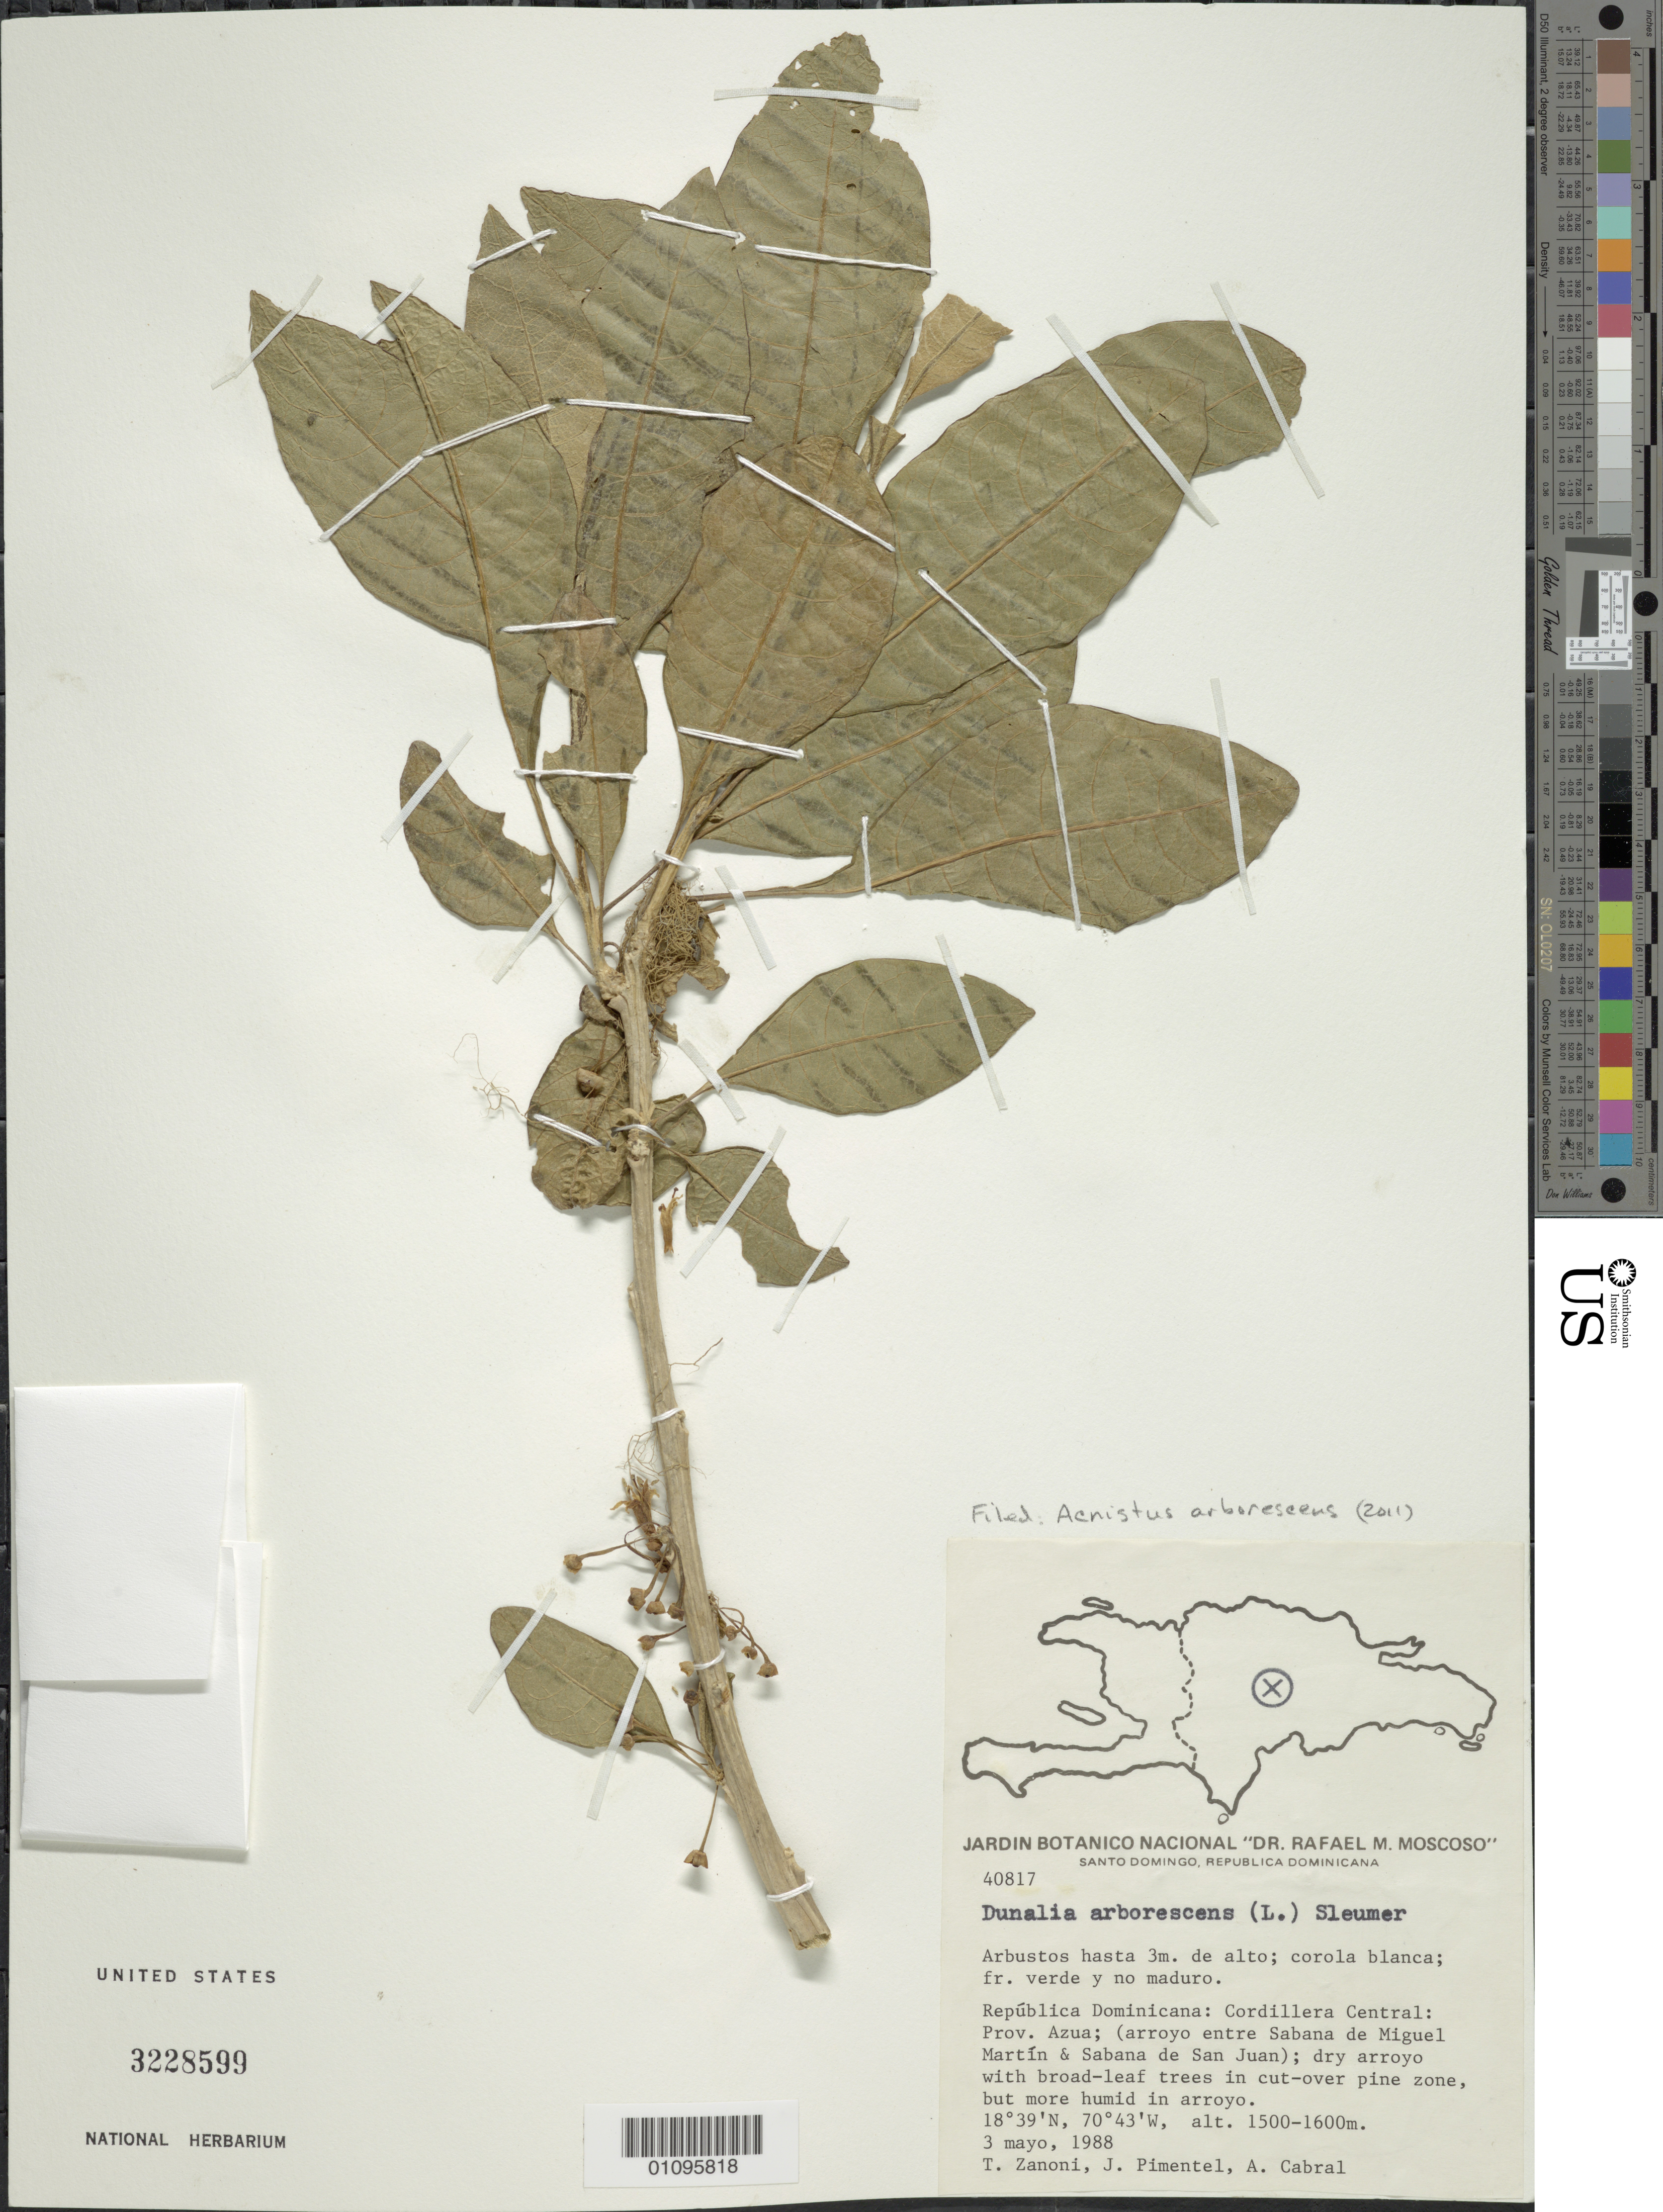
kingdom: Plantae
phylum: Tracheophyta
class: Magnoliopsida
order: Solanales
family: Solanaceae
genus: Acnistus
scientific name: Acnistus arborescens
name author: (L.) Schltdl.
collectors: T. A. Zanoni, J. Pimentel & A. Cabral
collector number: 40817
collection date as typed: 03 May 1988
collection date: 1988-05-03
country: Dominican Republic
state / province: Azua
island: Hispaniola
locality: Cordillera Central, arroyo entre Sabana de Miguel Martín & Sabana de San Juan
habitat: Dry arroyo with broad-leaf trees in cut-over pine zone, but more humid in arroyo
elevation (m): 1500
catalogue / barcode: US 3228599